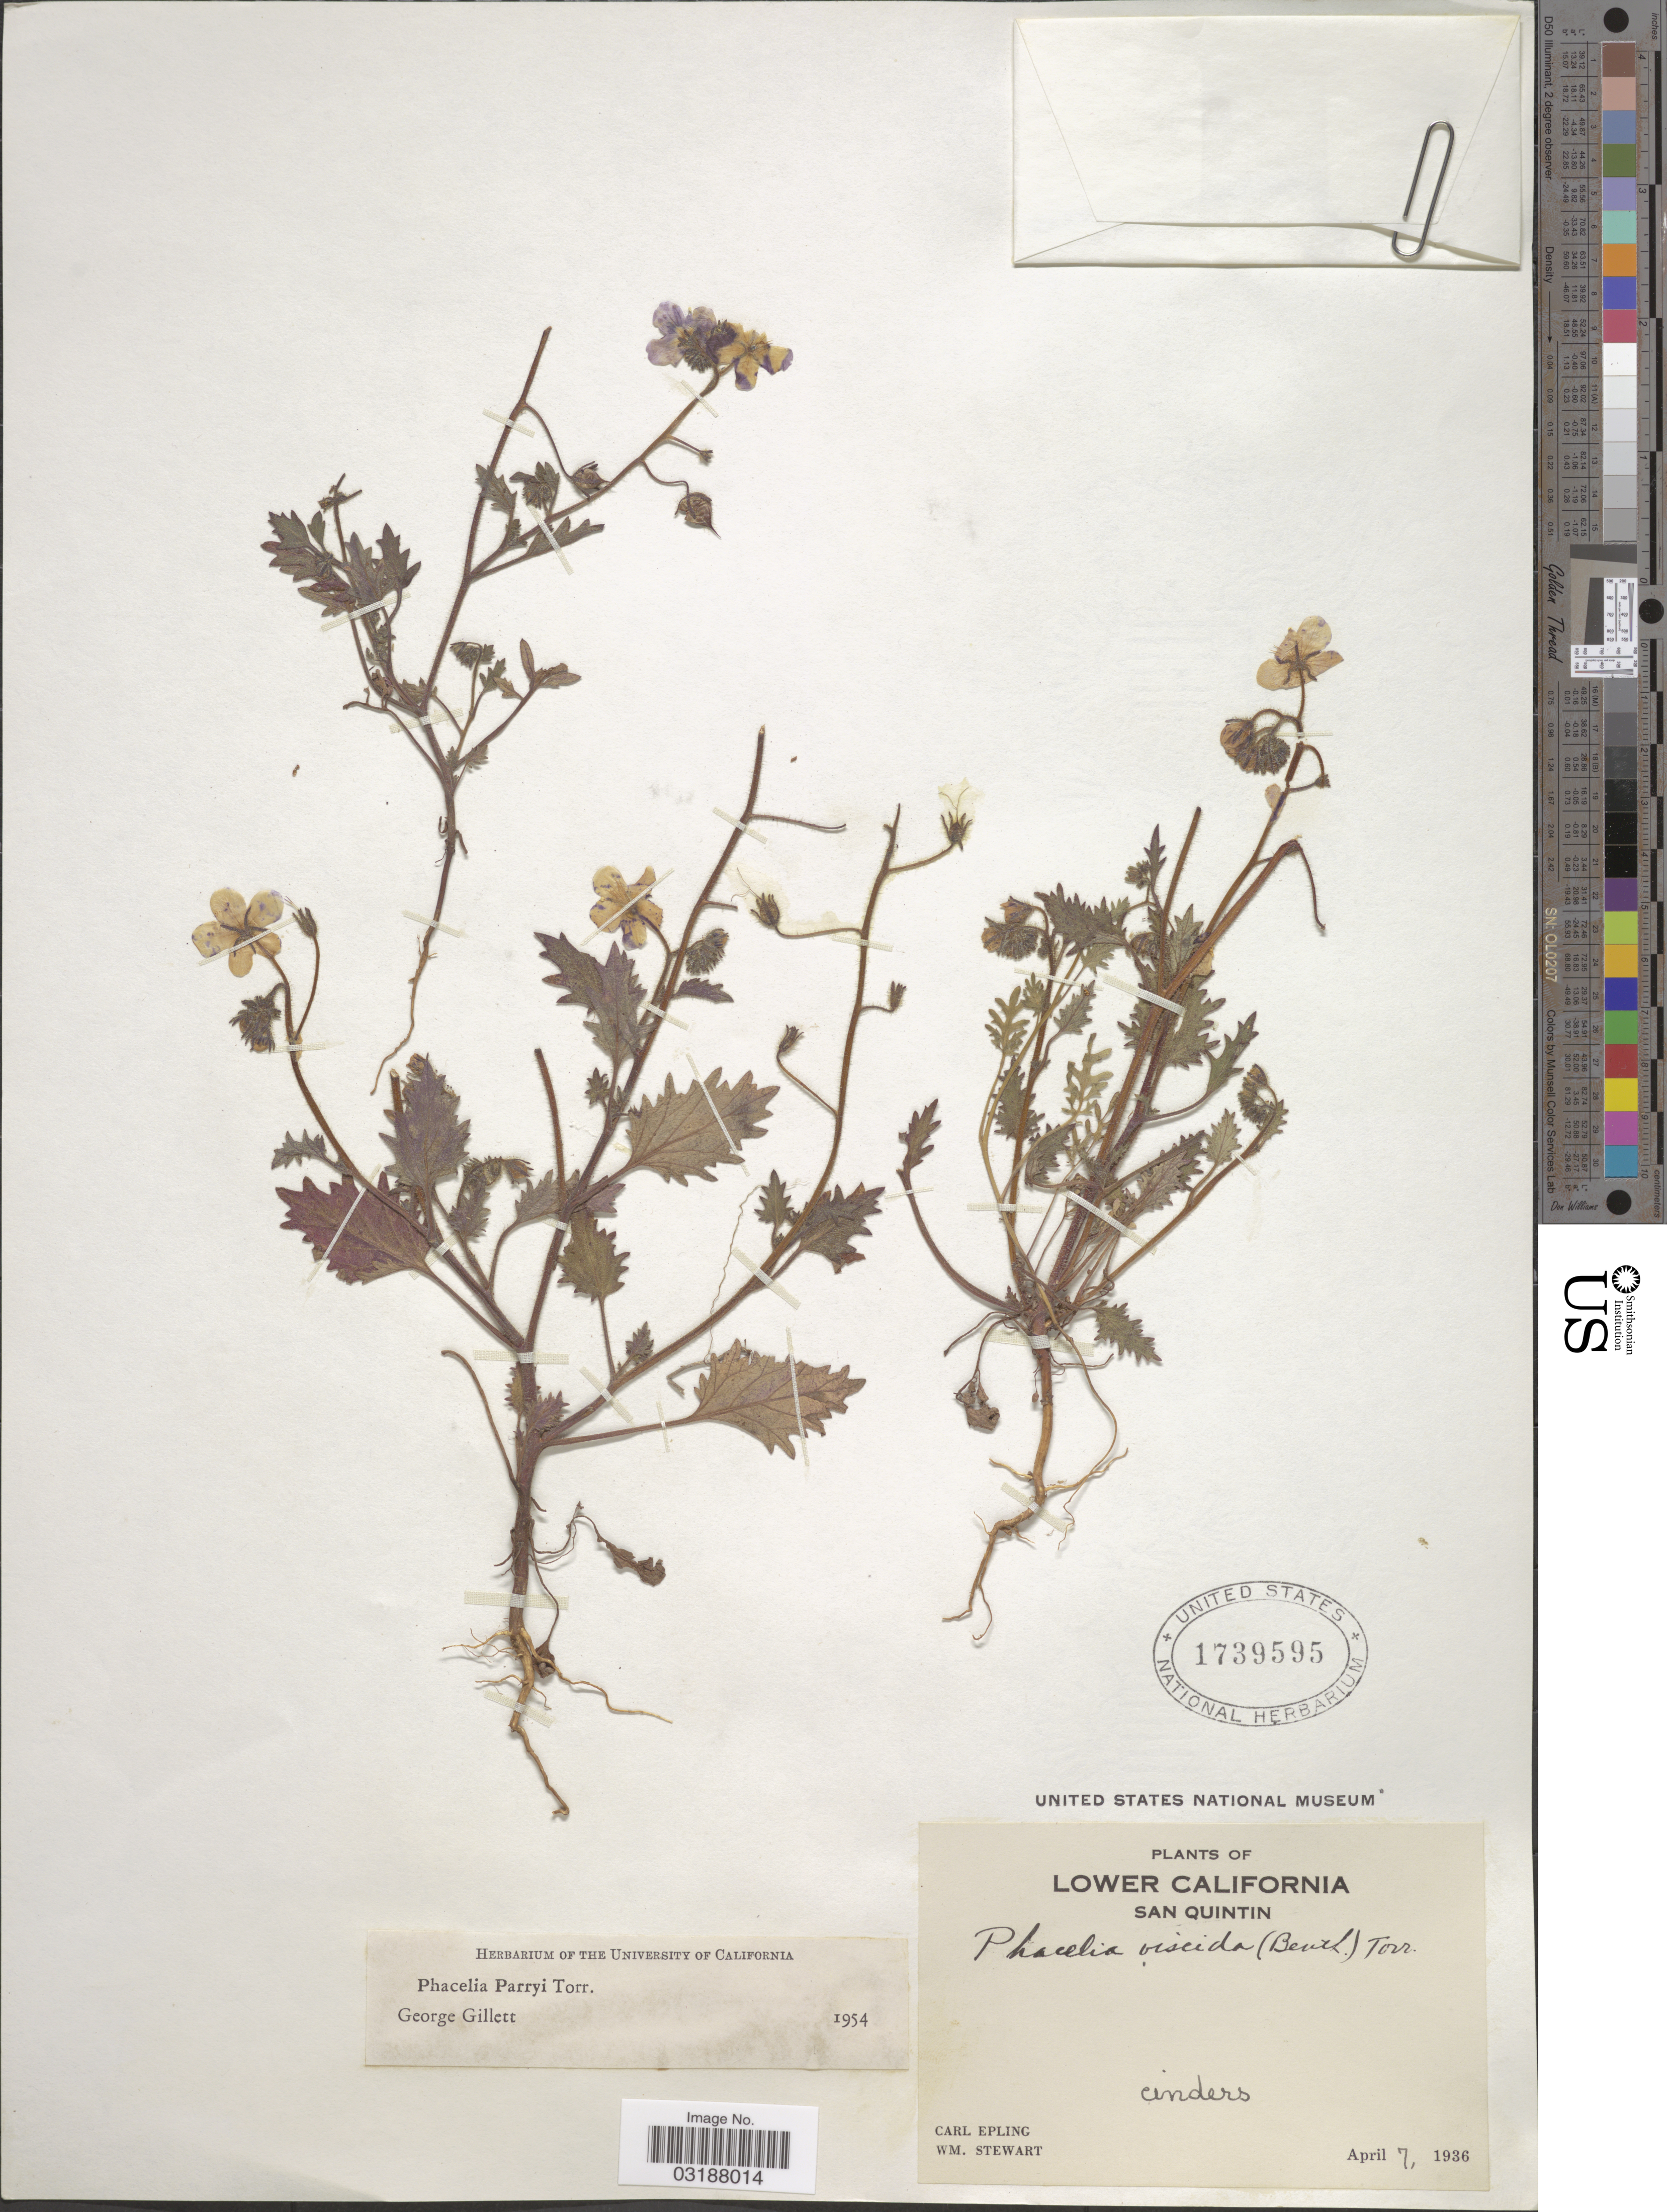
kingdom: Plantae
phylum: Tracheophyta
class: Magnoliopsida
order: Boraginales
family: Hydrophyllaceae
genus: Phacelia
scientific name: Phacelia parryi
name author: Torr. in Emory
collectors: C. C. Epling & W. Stewart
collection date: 1936-04-07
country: Mexico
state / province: Baja California Norte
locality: Lower California, San Quintin, cinders.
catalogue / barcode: US 1739595